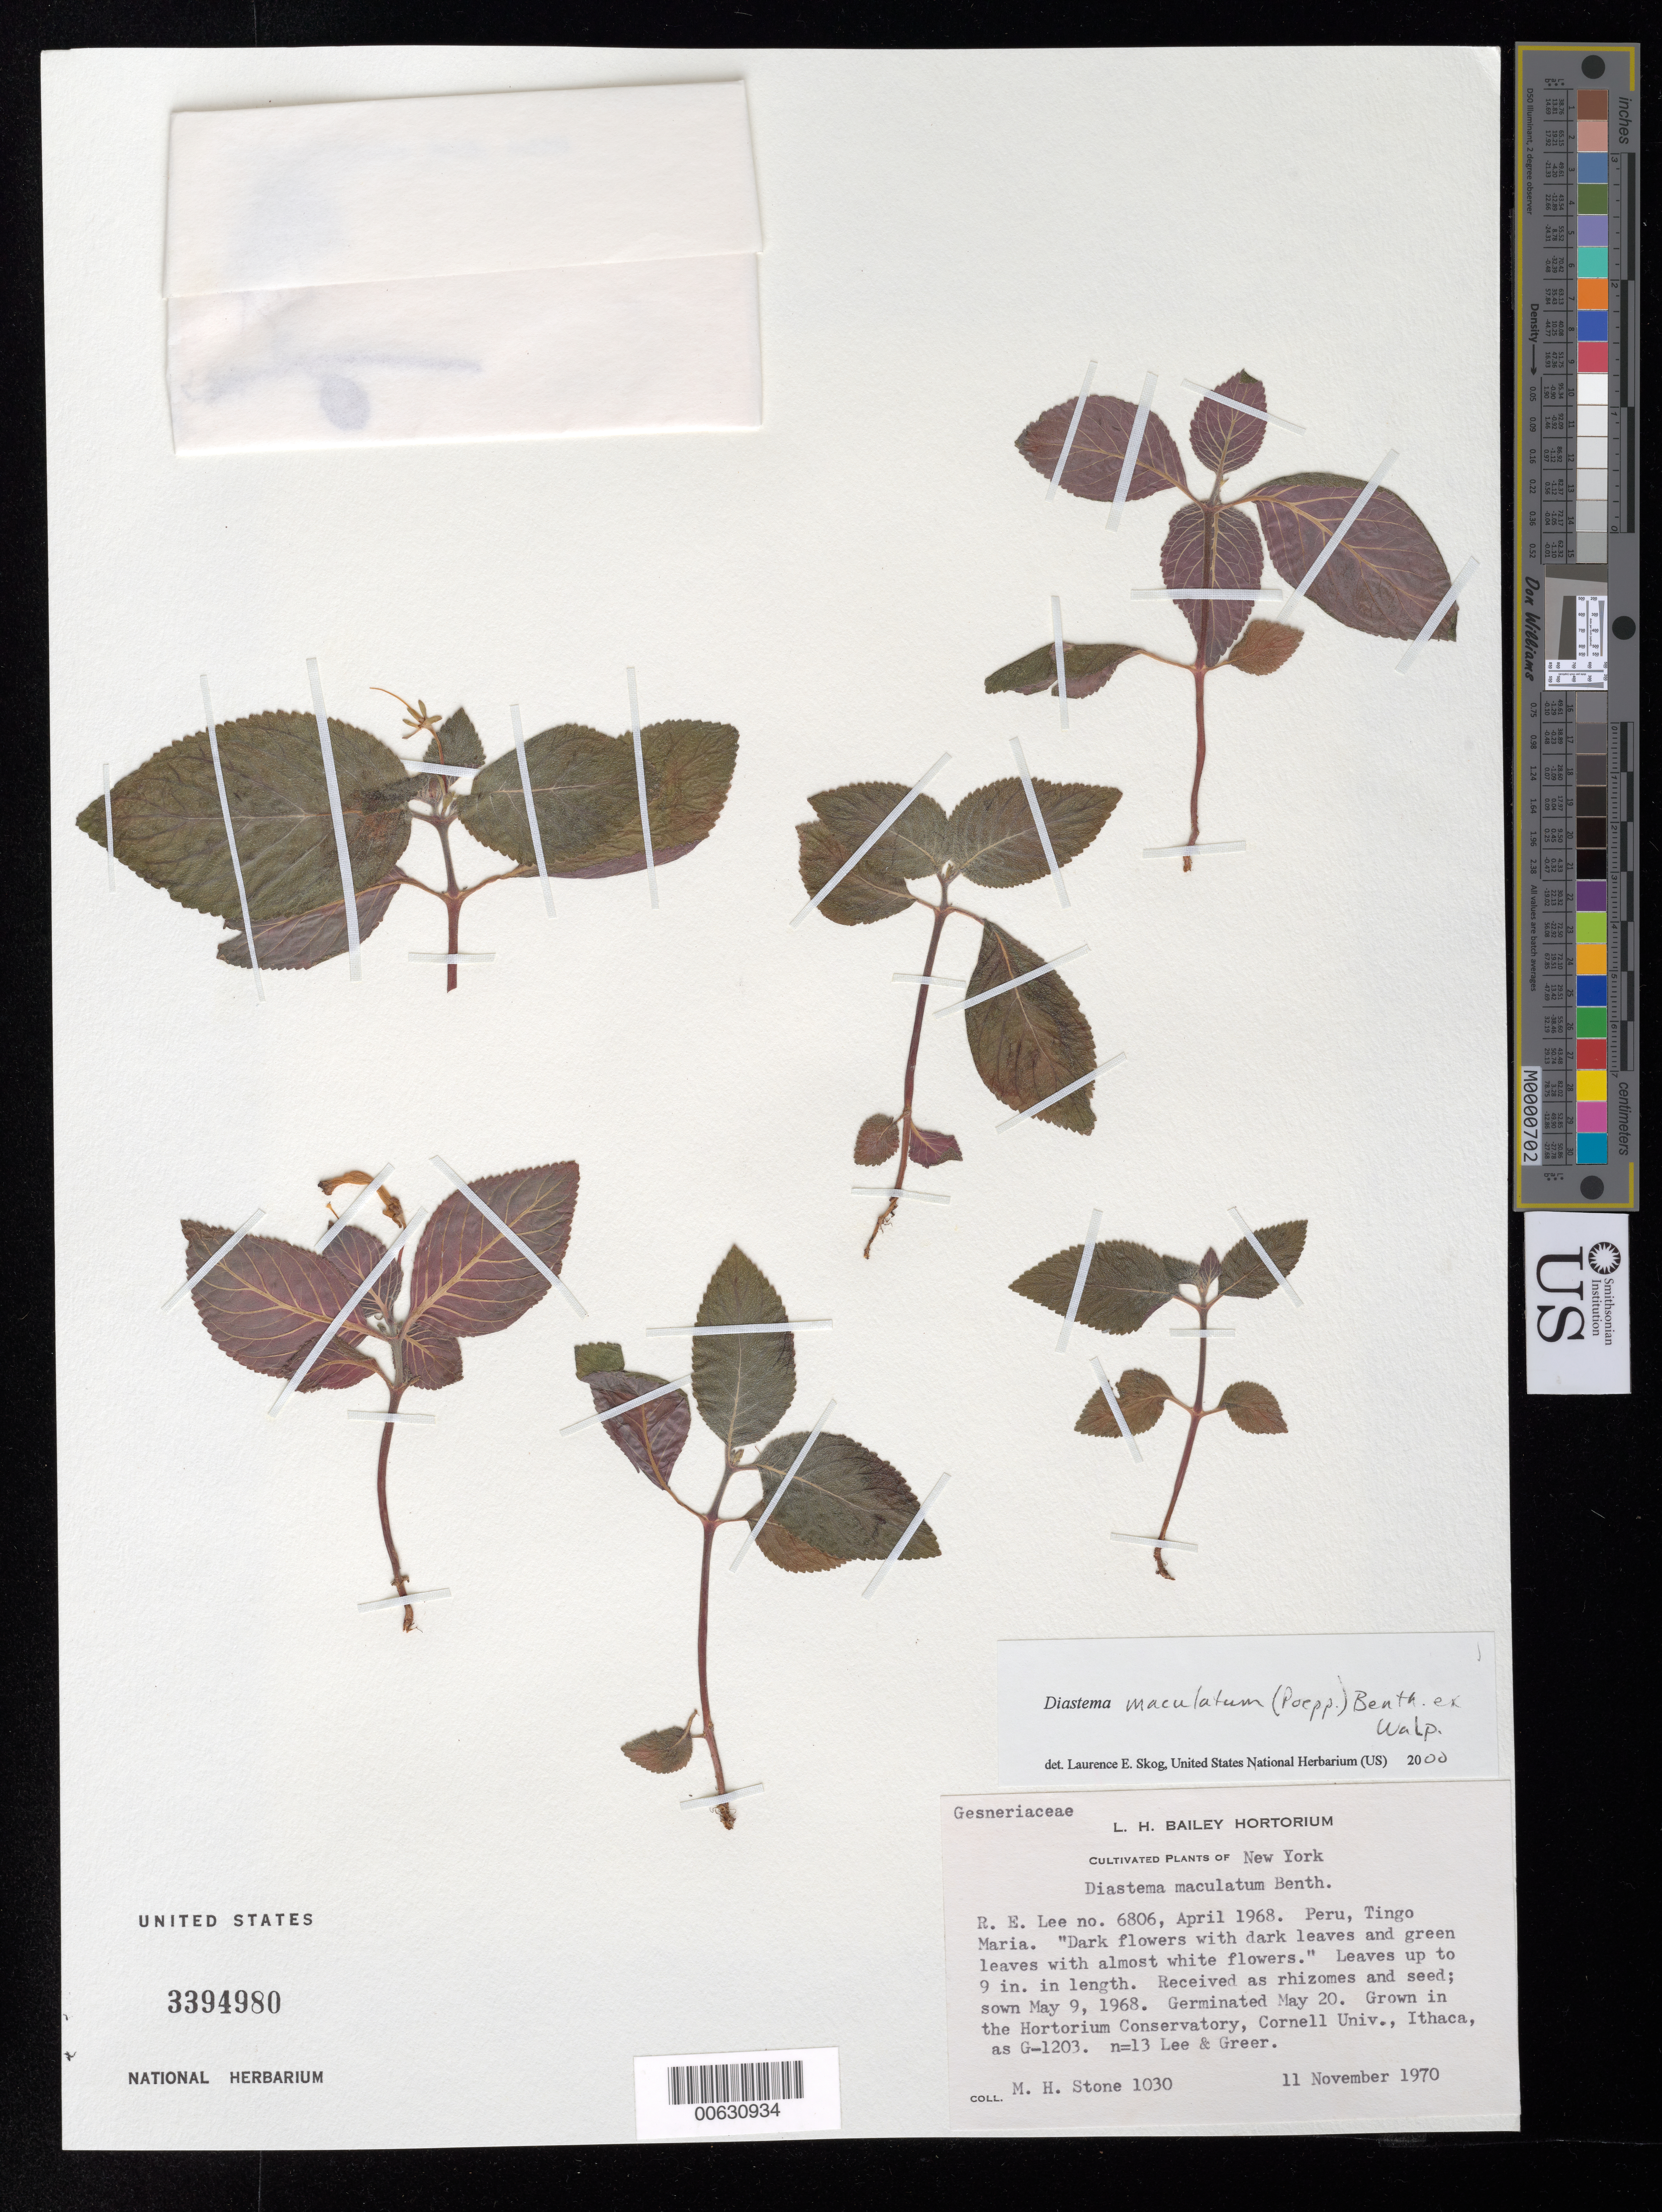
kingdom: Plantae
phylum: Tracheophyta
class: Magnoliopsida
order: Lamiales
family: Gesneriaceae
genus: Diastema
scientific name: Diastema maculatum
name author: (Poepp.) Benth. ex Walp.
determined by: Skog, Laurence E.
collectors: M. Stone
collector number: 1030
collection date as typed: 11 Nov 1970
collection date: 1970-11-11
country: Peru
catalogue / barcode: US 3394980